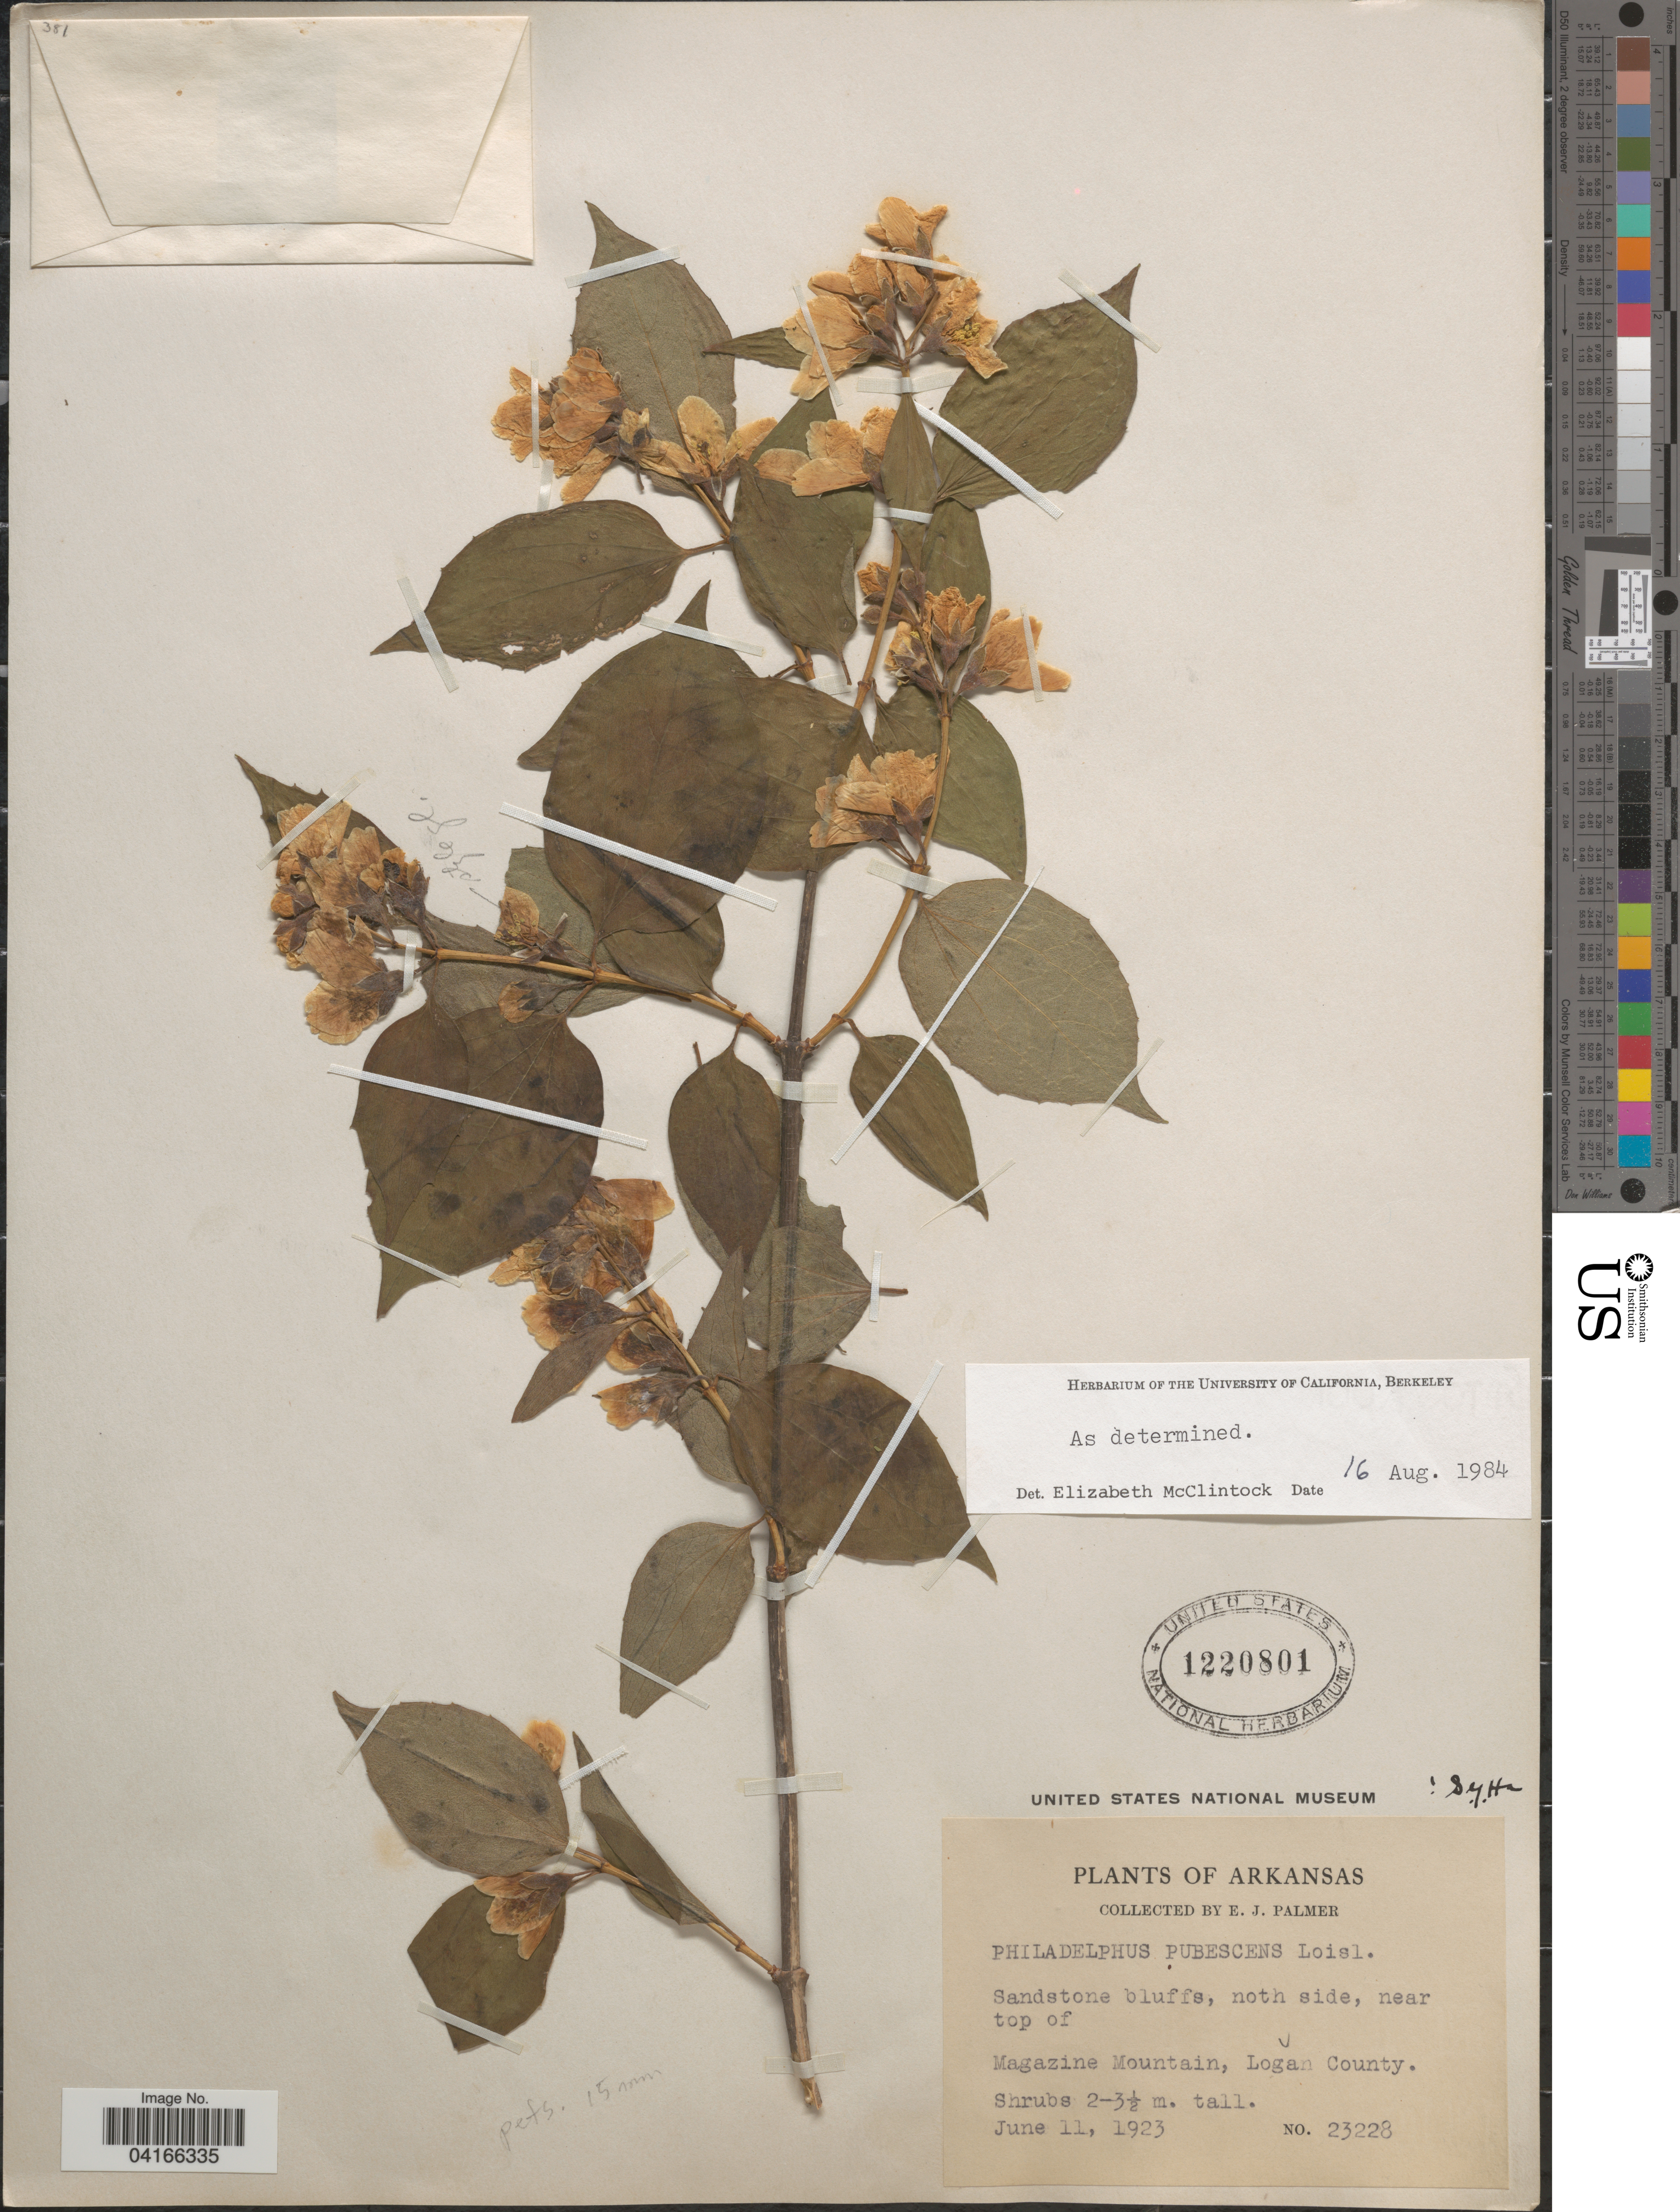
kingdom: Plantae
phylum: Tracheophyta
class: Magnoliopsida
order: Cornales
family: Hydrangeaceae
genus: Philadelphus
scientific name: Philadelphus pubescens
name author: Loisel.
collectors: E. J. Palmer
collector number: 23228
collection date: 1923-06-11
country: United States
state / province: Arkansas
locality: North side, near top of Magazine Mountain, Logan County.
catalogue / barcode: US 1220801